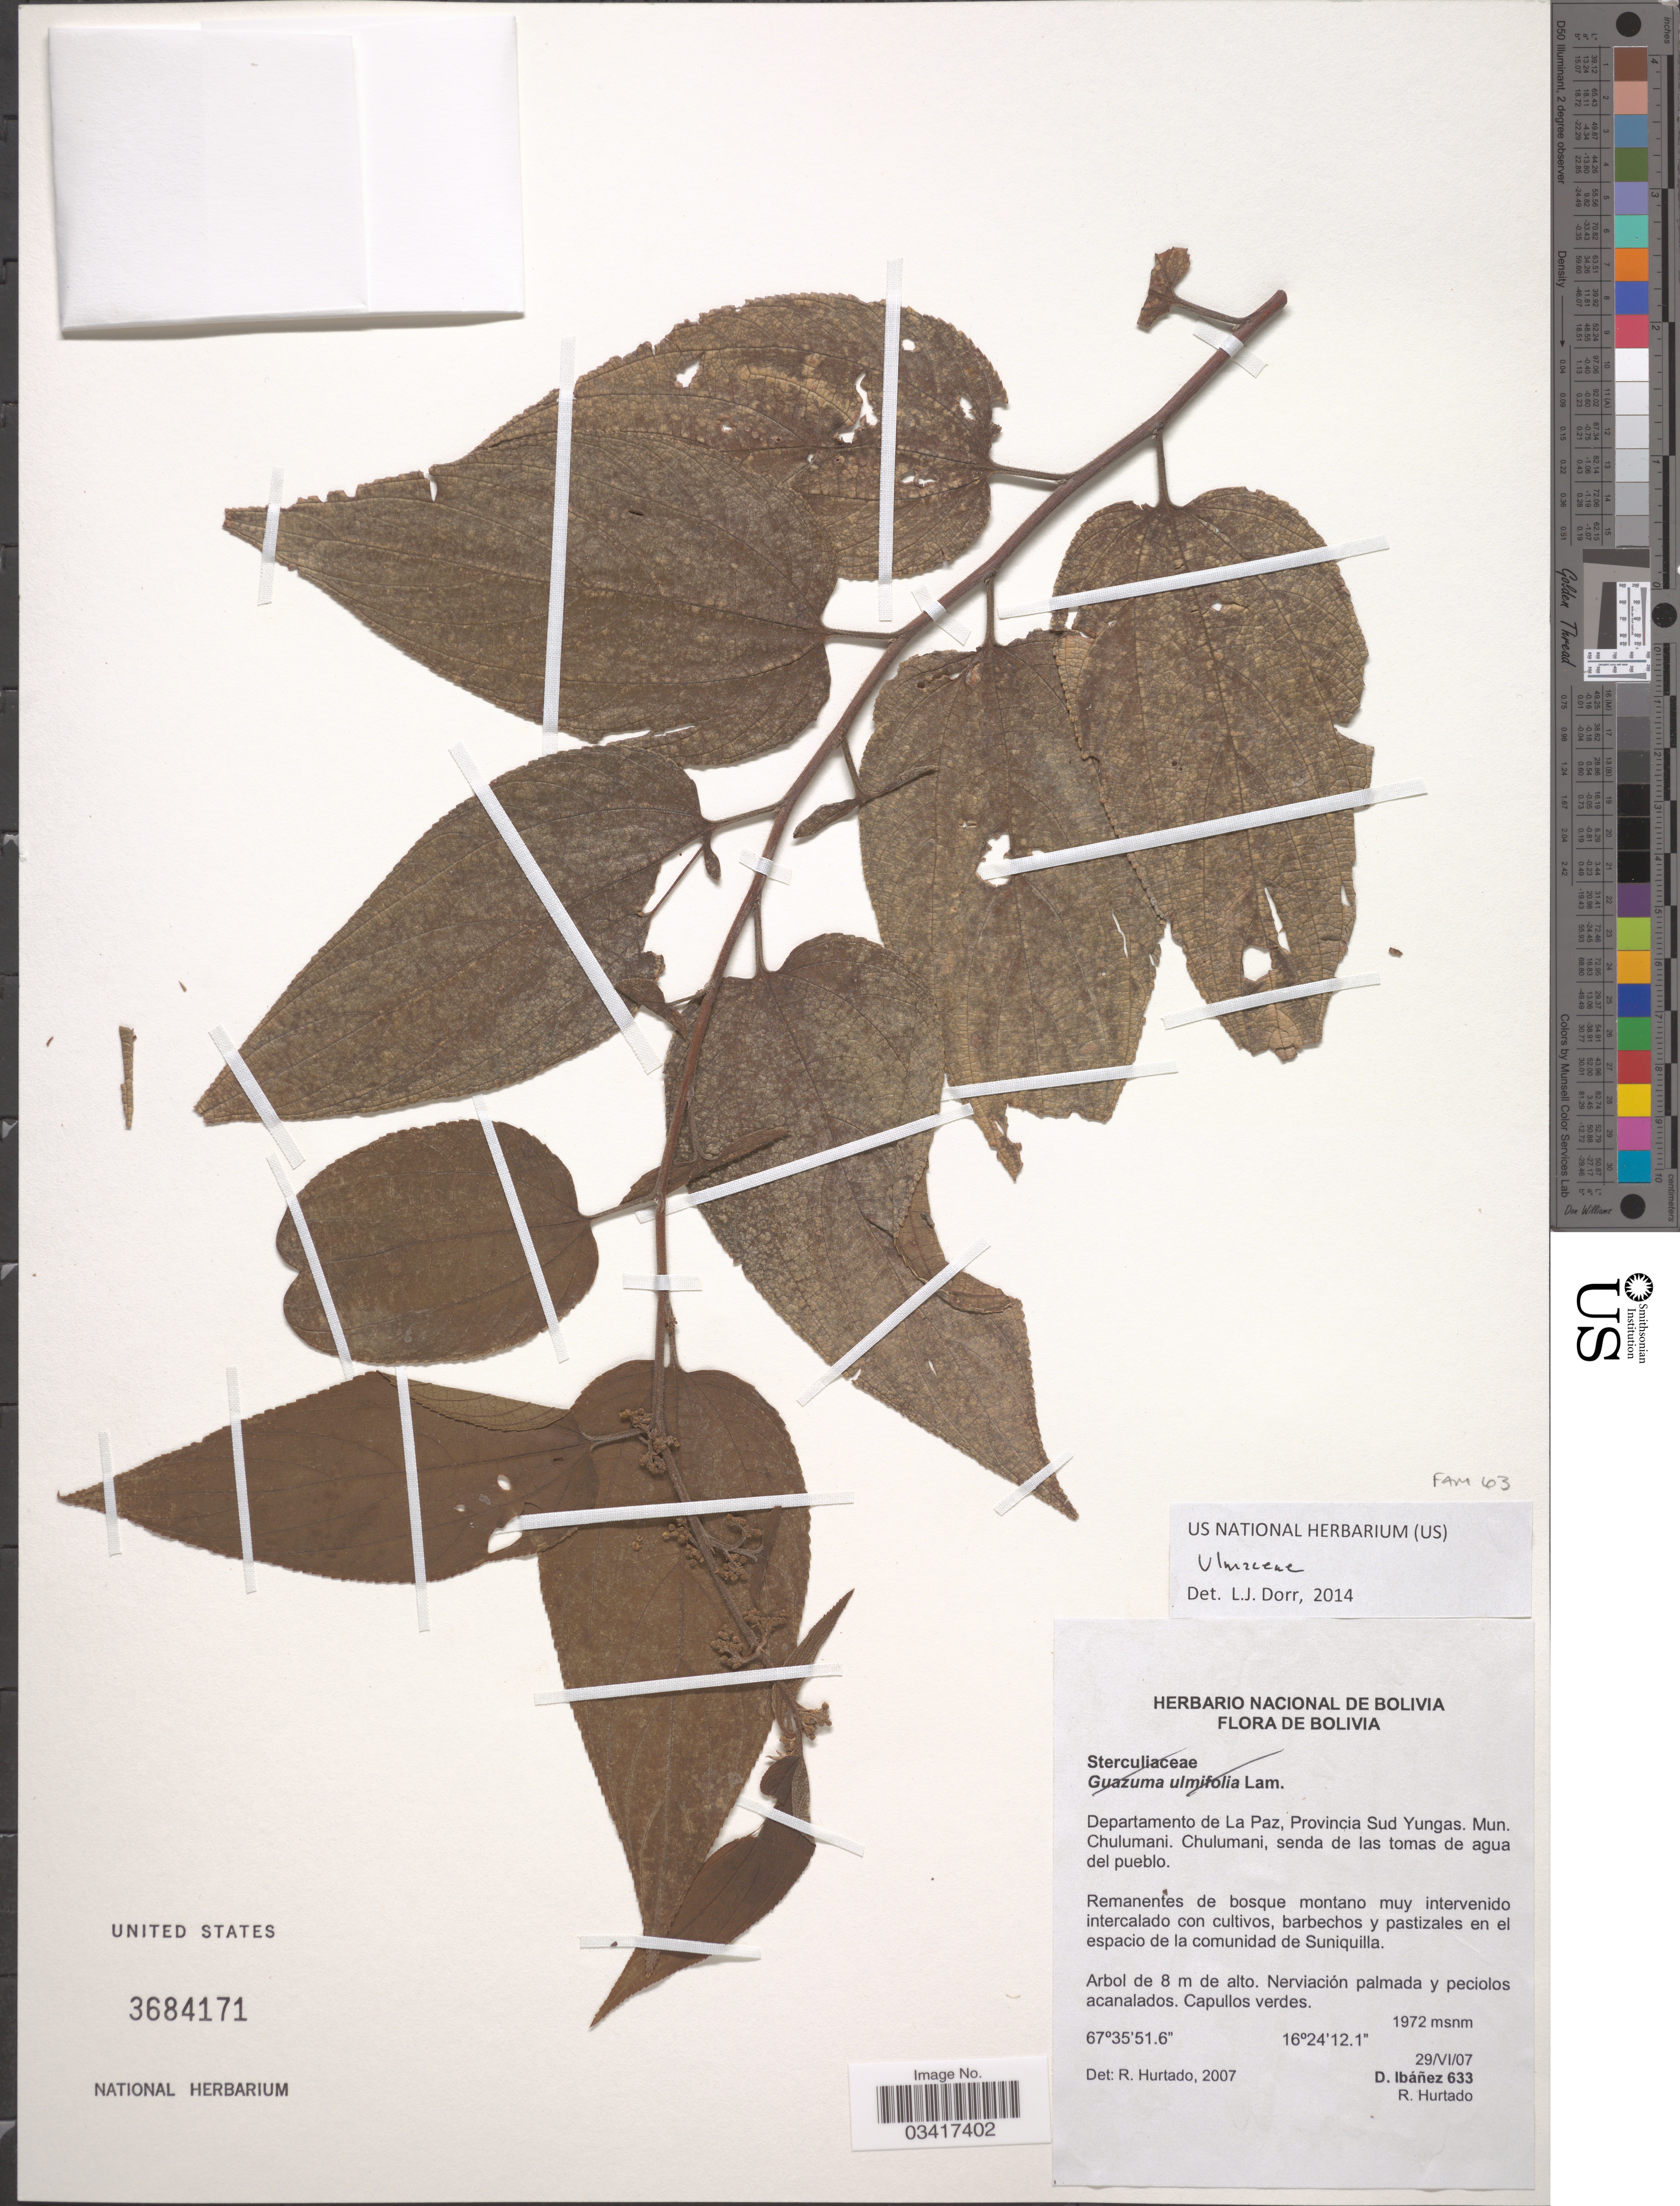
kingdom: Plantae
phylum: Tracheophyta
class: Magnoliopsida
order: Rosales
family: Ulmaceae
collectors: D. Ibáñez & R. Hurtado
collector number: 633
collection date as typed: Transcribed d/m/y: 29/6/7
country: Bolivia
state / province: La Paz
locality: Departamento de La Paz, Provincia Sud Yungas. Mun. Chulumani. Chulumani, senda de las tomas de agua del pueblo. Barbechos y pastizales en el espacio de la comunidad de Suniquilla.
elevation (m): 1972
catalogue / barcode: US 3684171